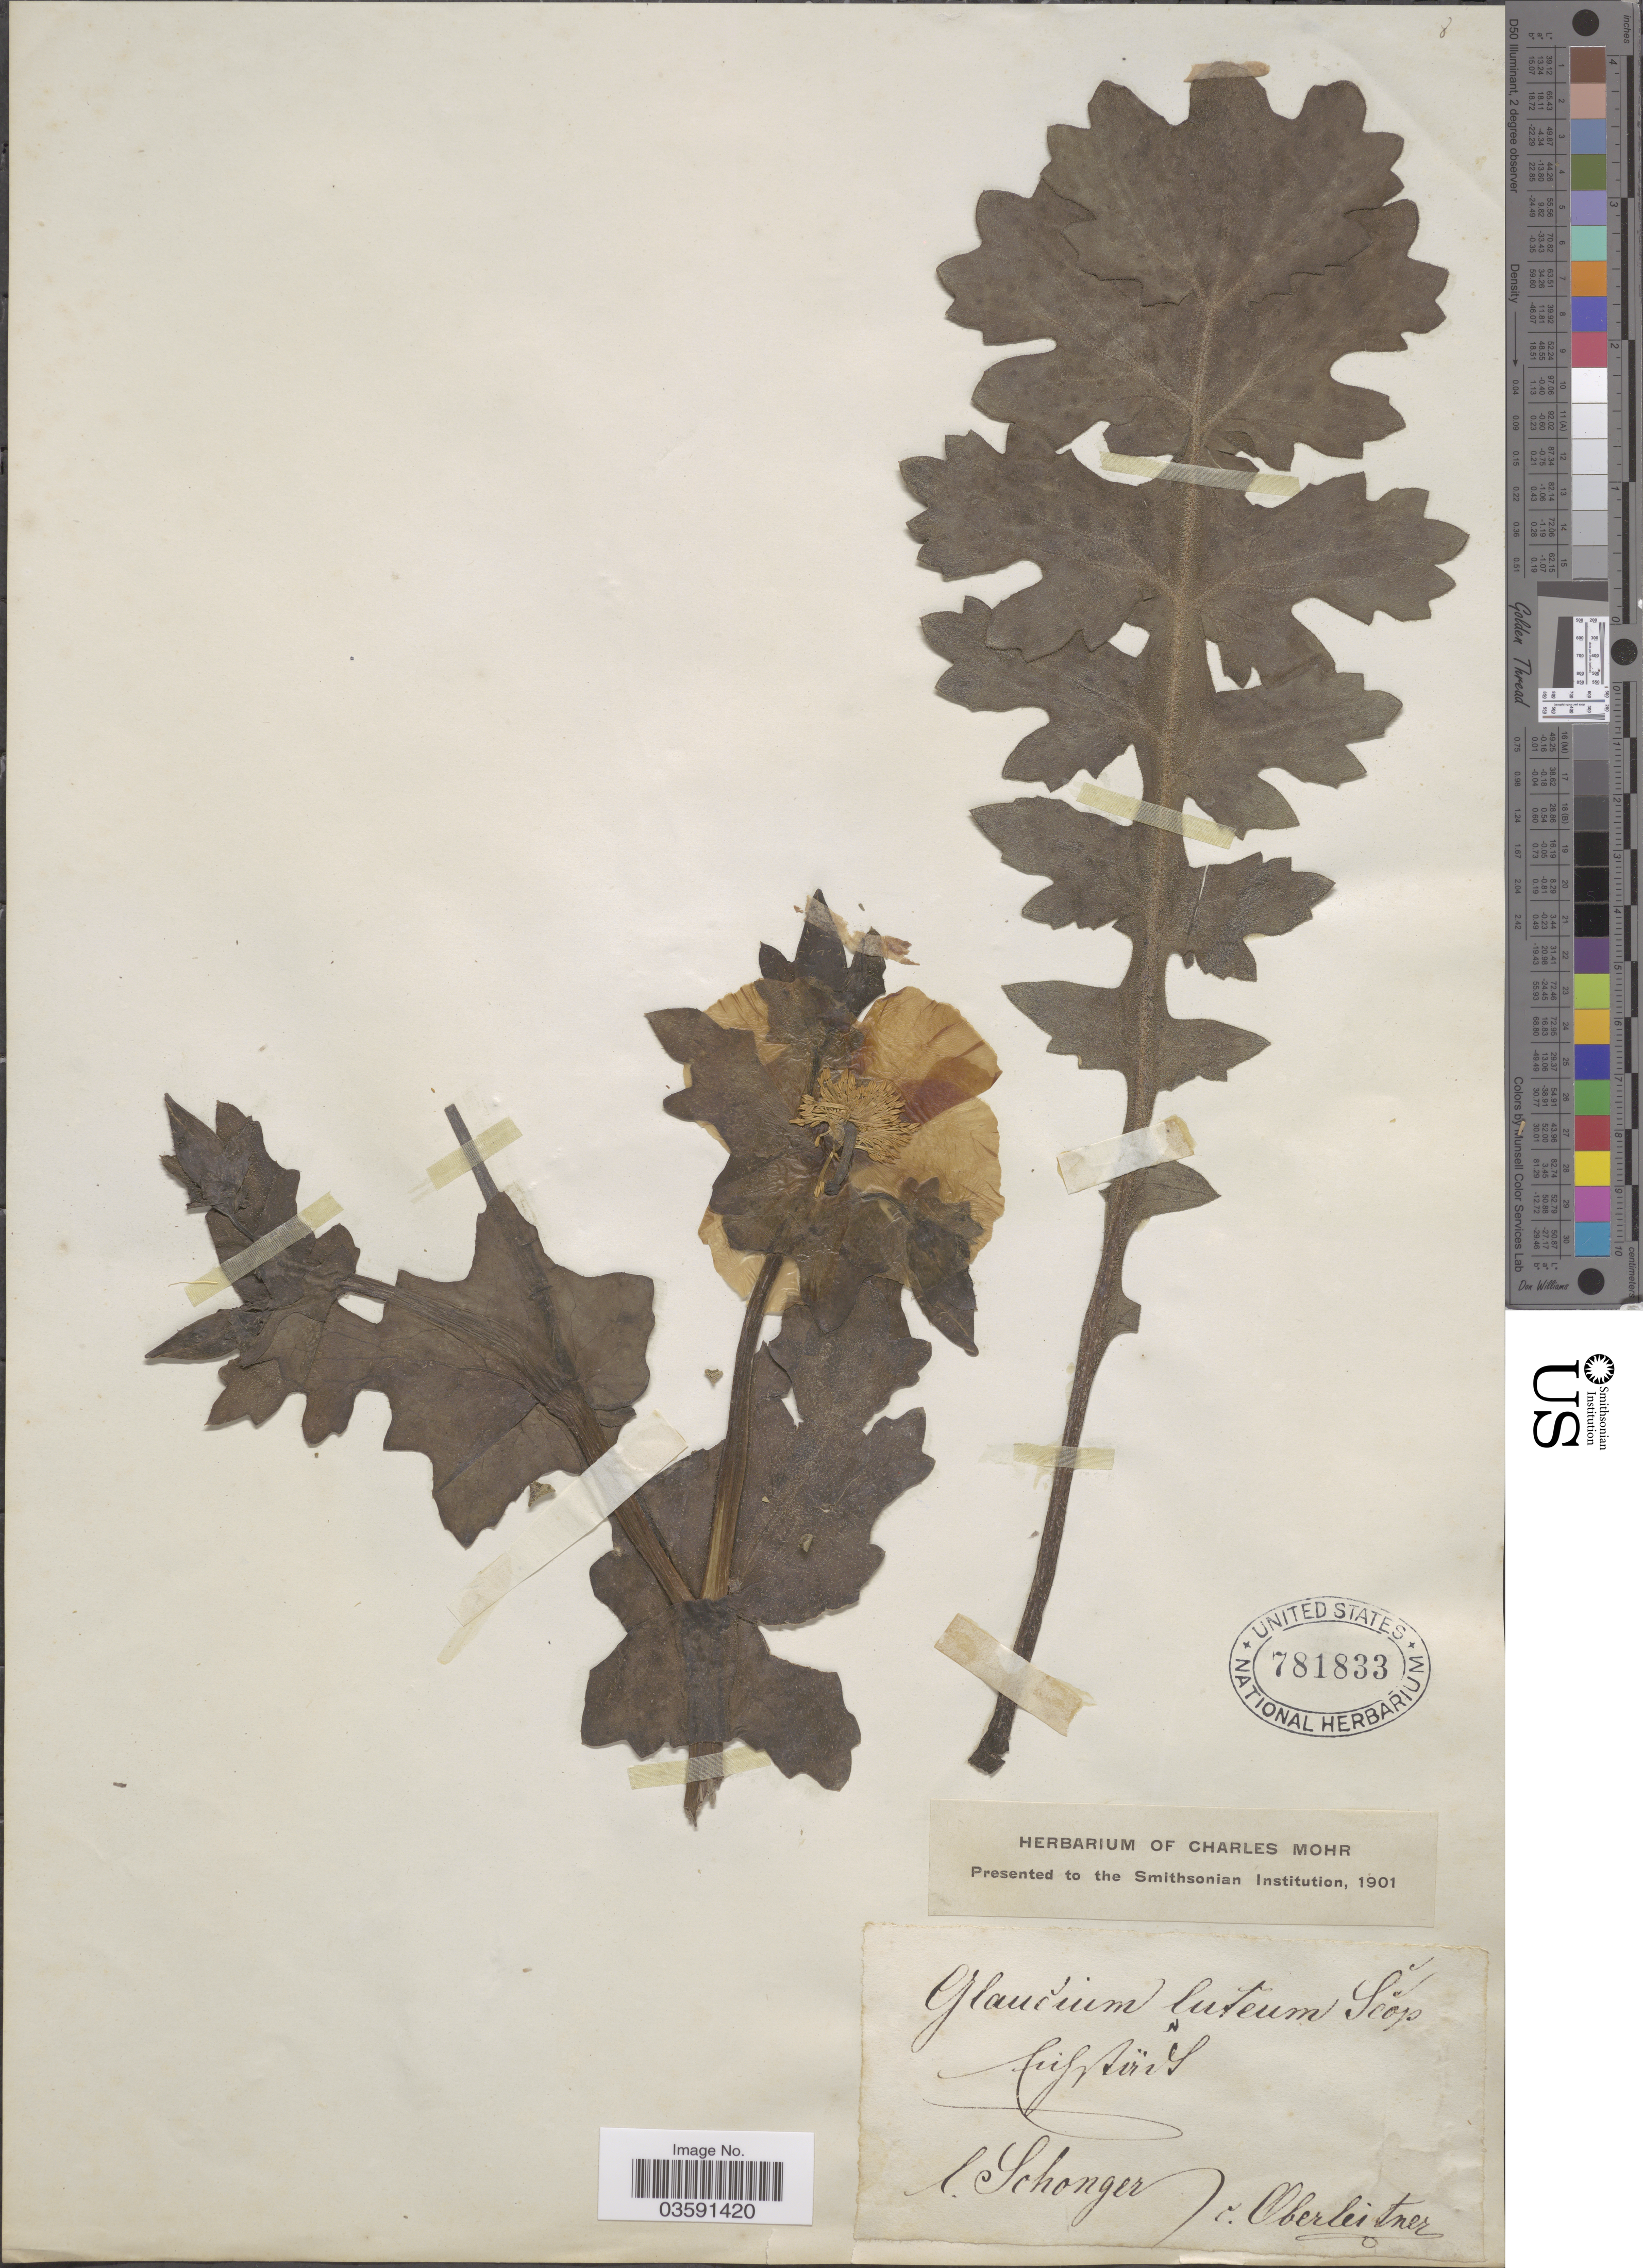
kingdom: Plantae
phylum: Tracheophyta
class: Magnoliopsida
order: Ranunculales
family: Papaveraceae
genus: Glaucium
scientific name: Glaucium flavum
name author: Crantz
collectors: -. Schonger & Oberleitner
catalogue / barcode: US 781833